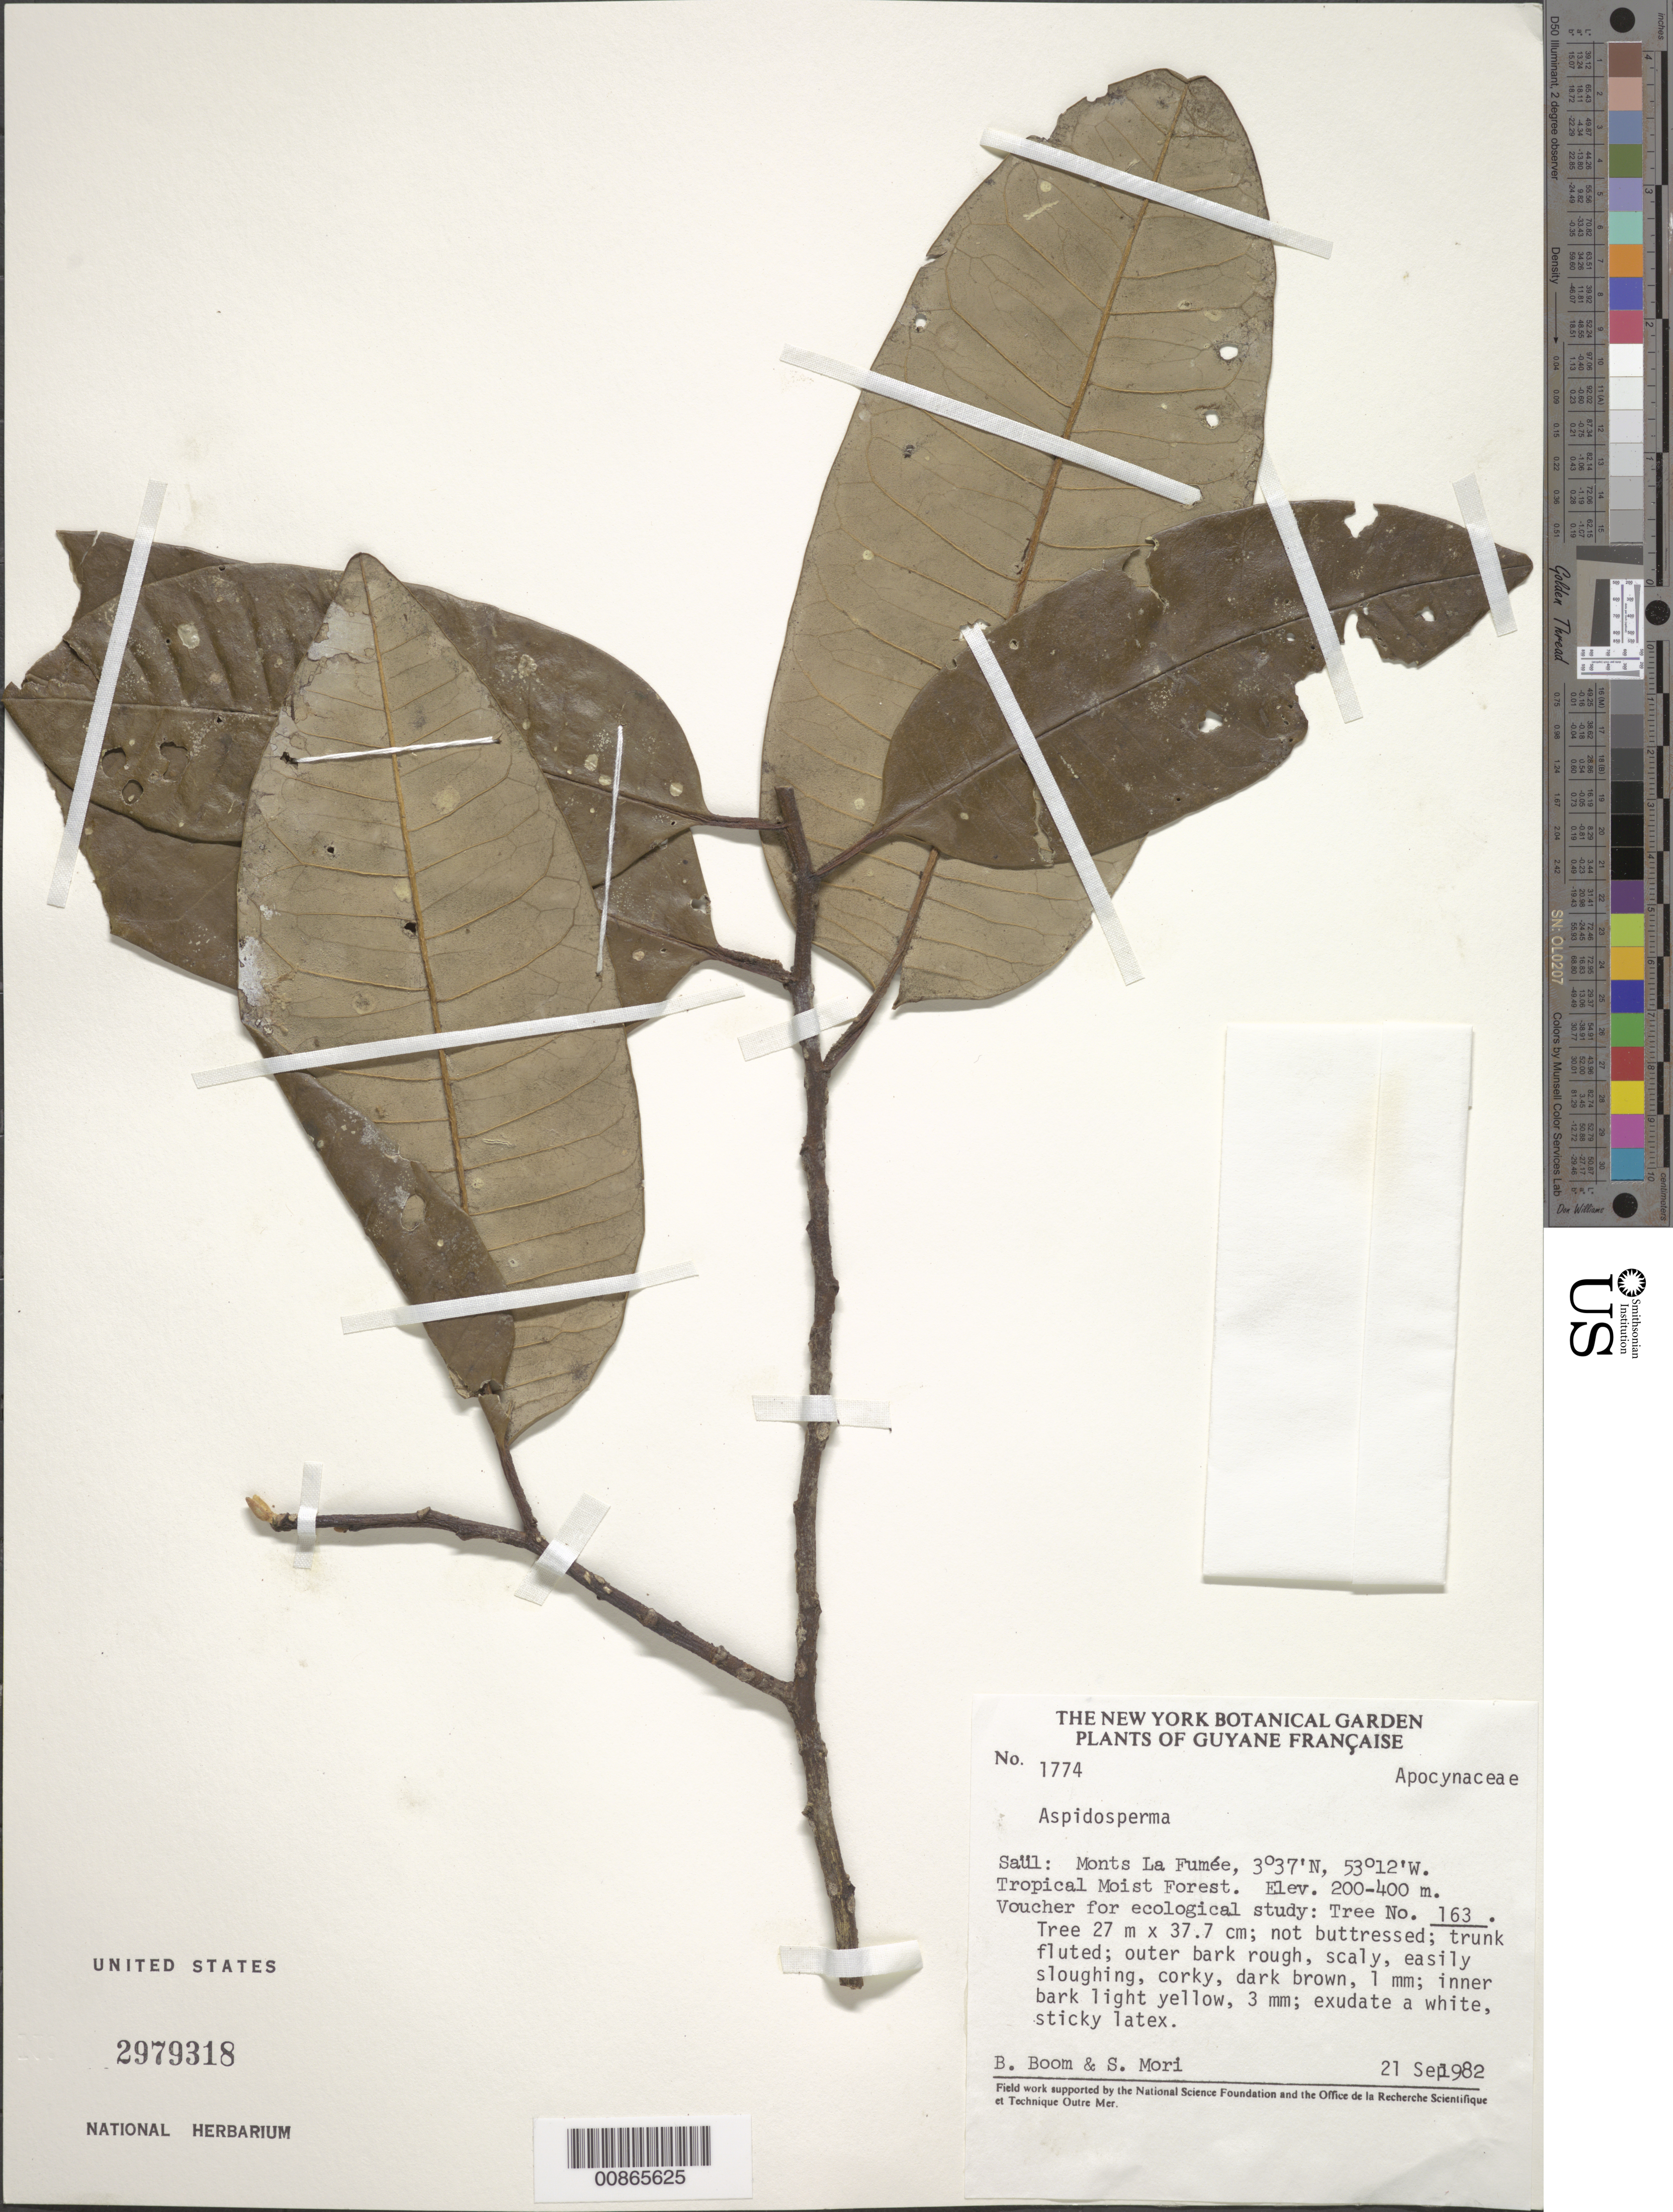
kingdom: Plantae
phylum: Tracheophyta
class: Magnoliopsida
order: Gentianales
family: Apocynaceae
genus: Aspidosperma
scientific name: Aspidosperma sp.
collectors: B. M. Boom & S. Mori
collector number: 1774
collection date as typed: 21-Sep-82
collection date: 1982-09-21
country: French Guiana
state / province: Saint-Laurent-du-Maroni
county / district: Saül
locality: Saül, Monts La Fumée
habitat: Tropical moist forest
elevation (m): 200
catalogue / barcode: US 2979318